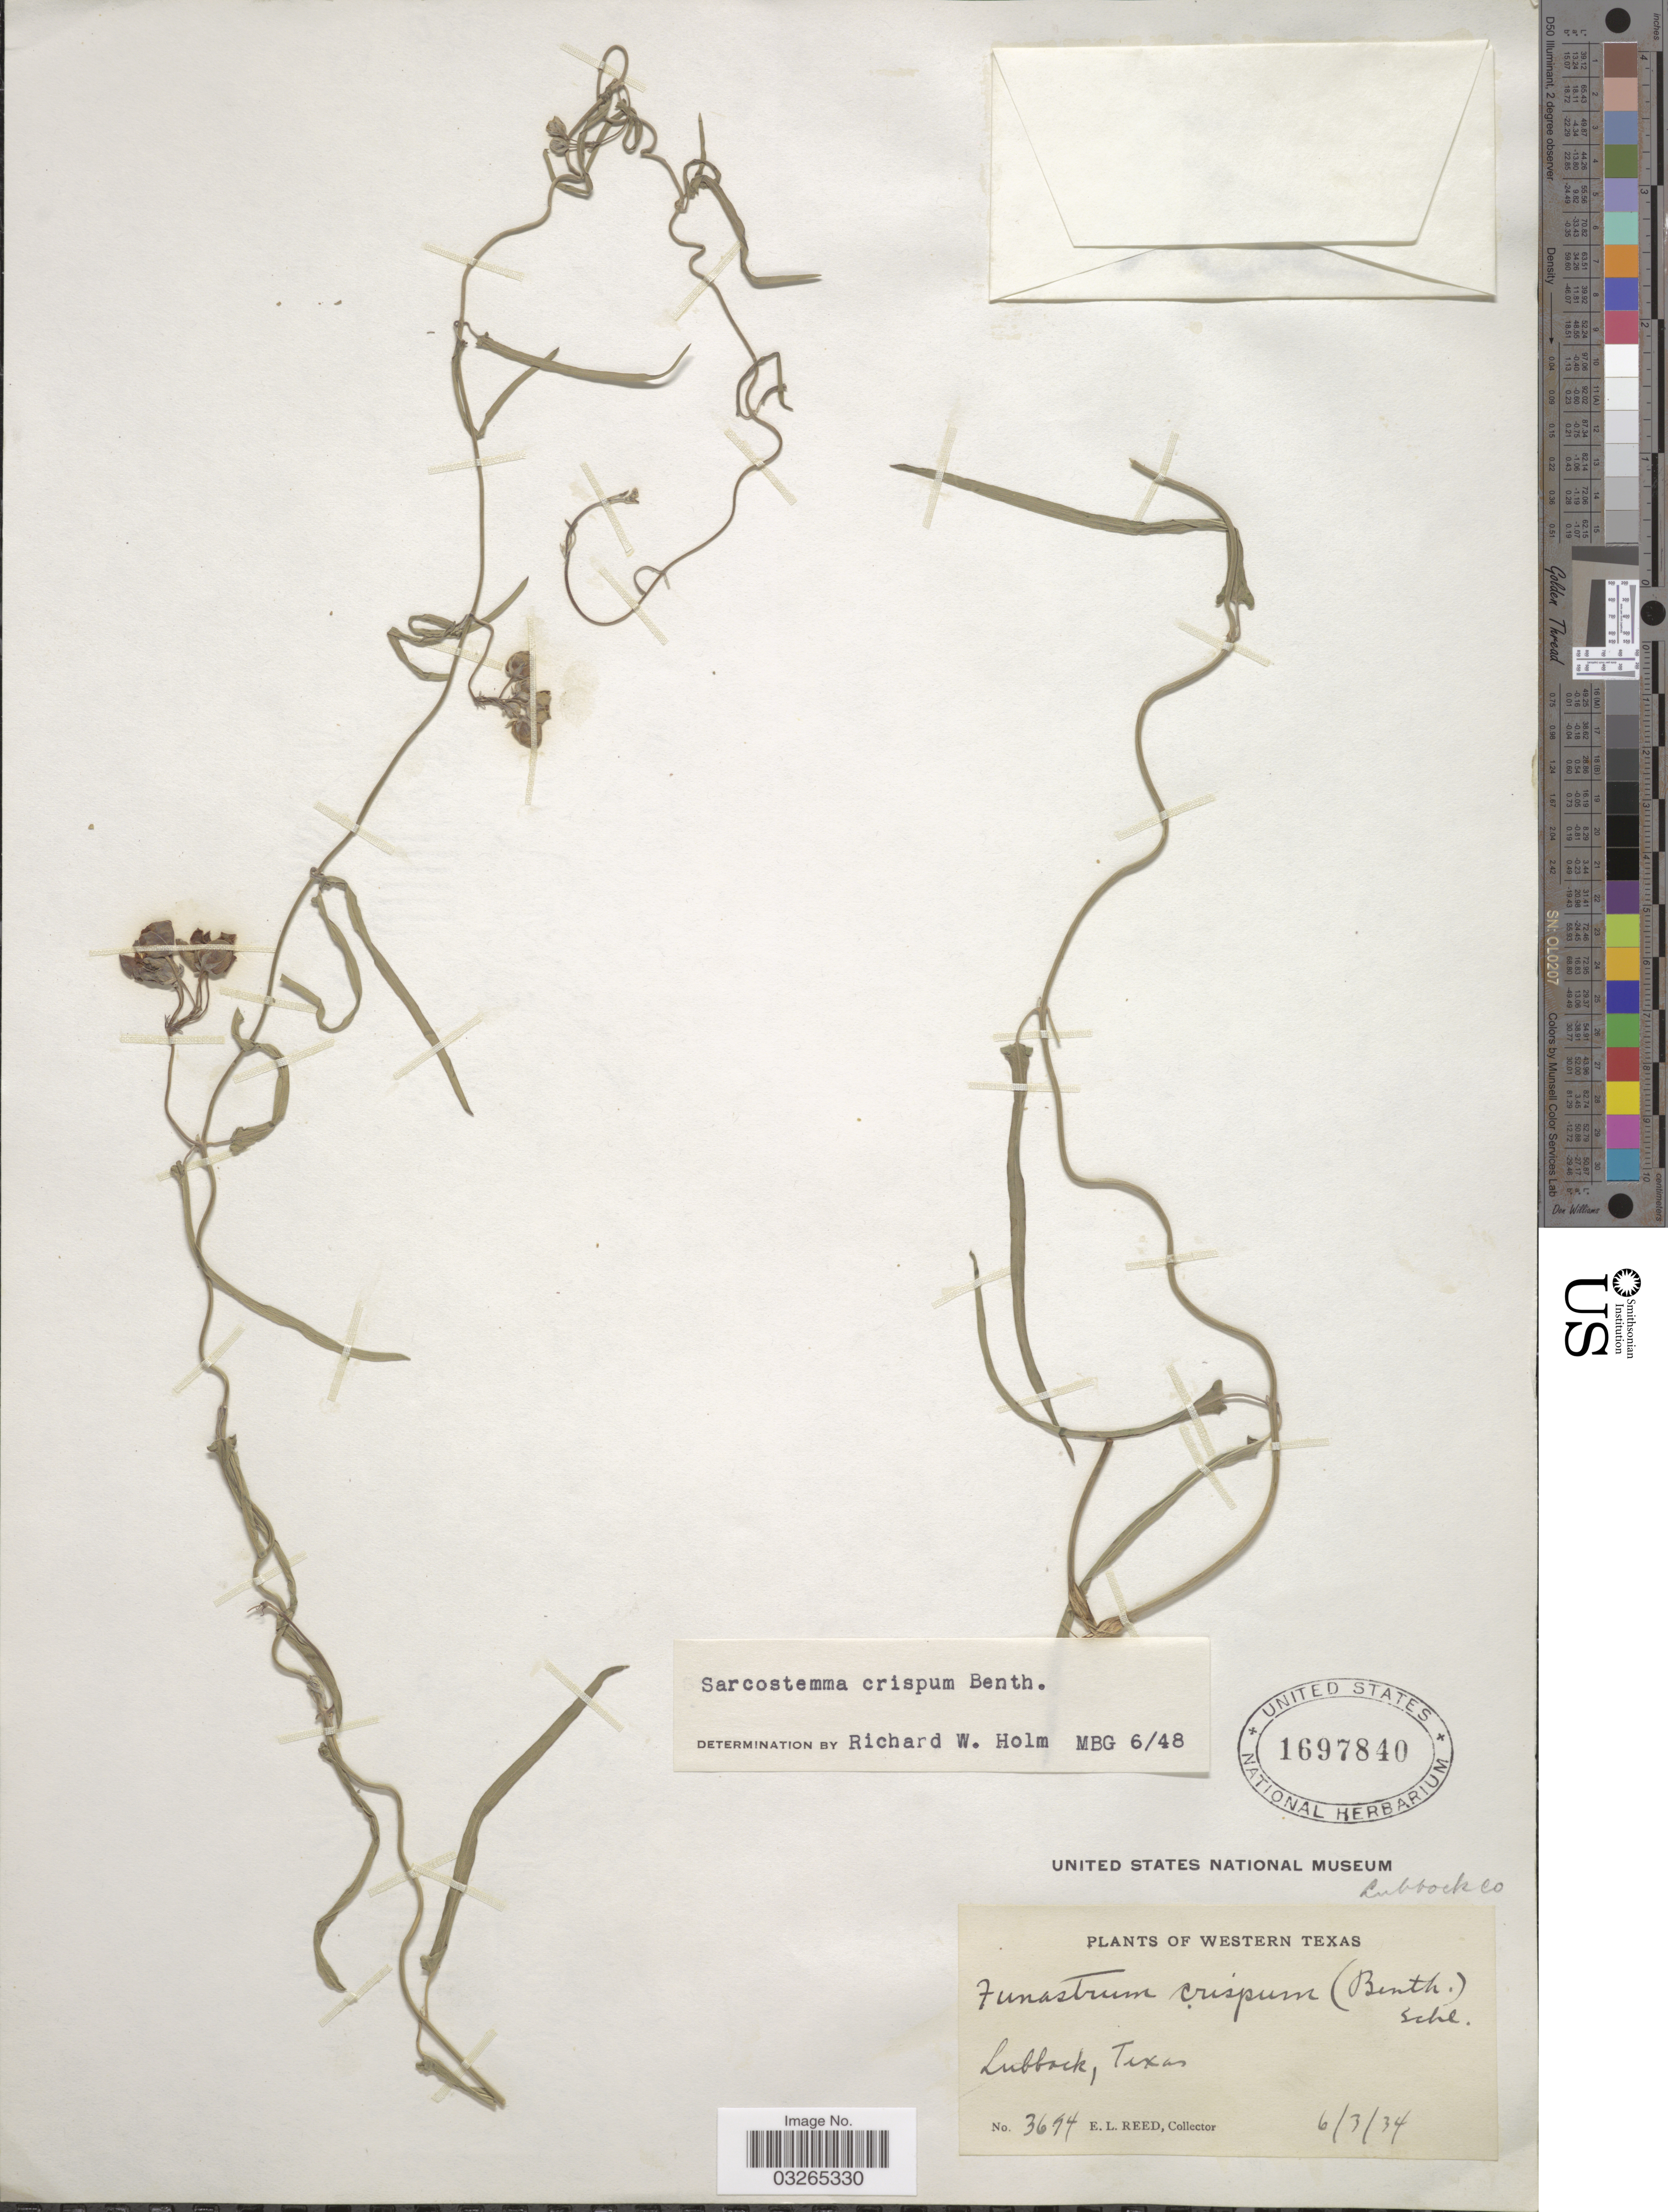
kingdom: Plantae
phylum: Tracheophyta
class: Magnoliopsida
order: Gentianales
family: Apocynaceae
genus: Sarcostemma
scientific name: Sarcostemma crispum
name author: Benth.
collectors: E. Reed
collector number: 3694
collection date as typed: Transcribed d/m/y: 3/6/34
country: United States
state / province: Texas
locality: Western Texas. Lubbock. Lubbock Co.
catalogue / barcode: US 1697840